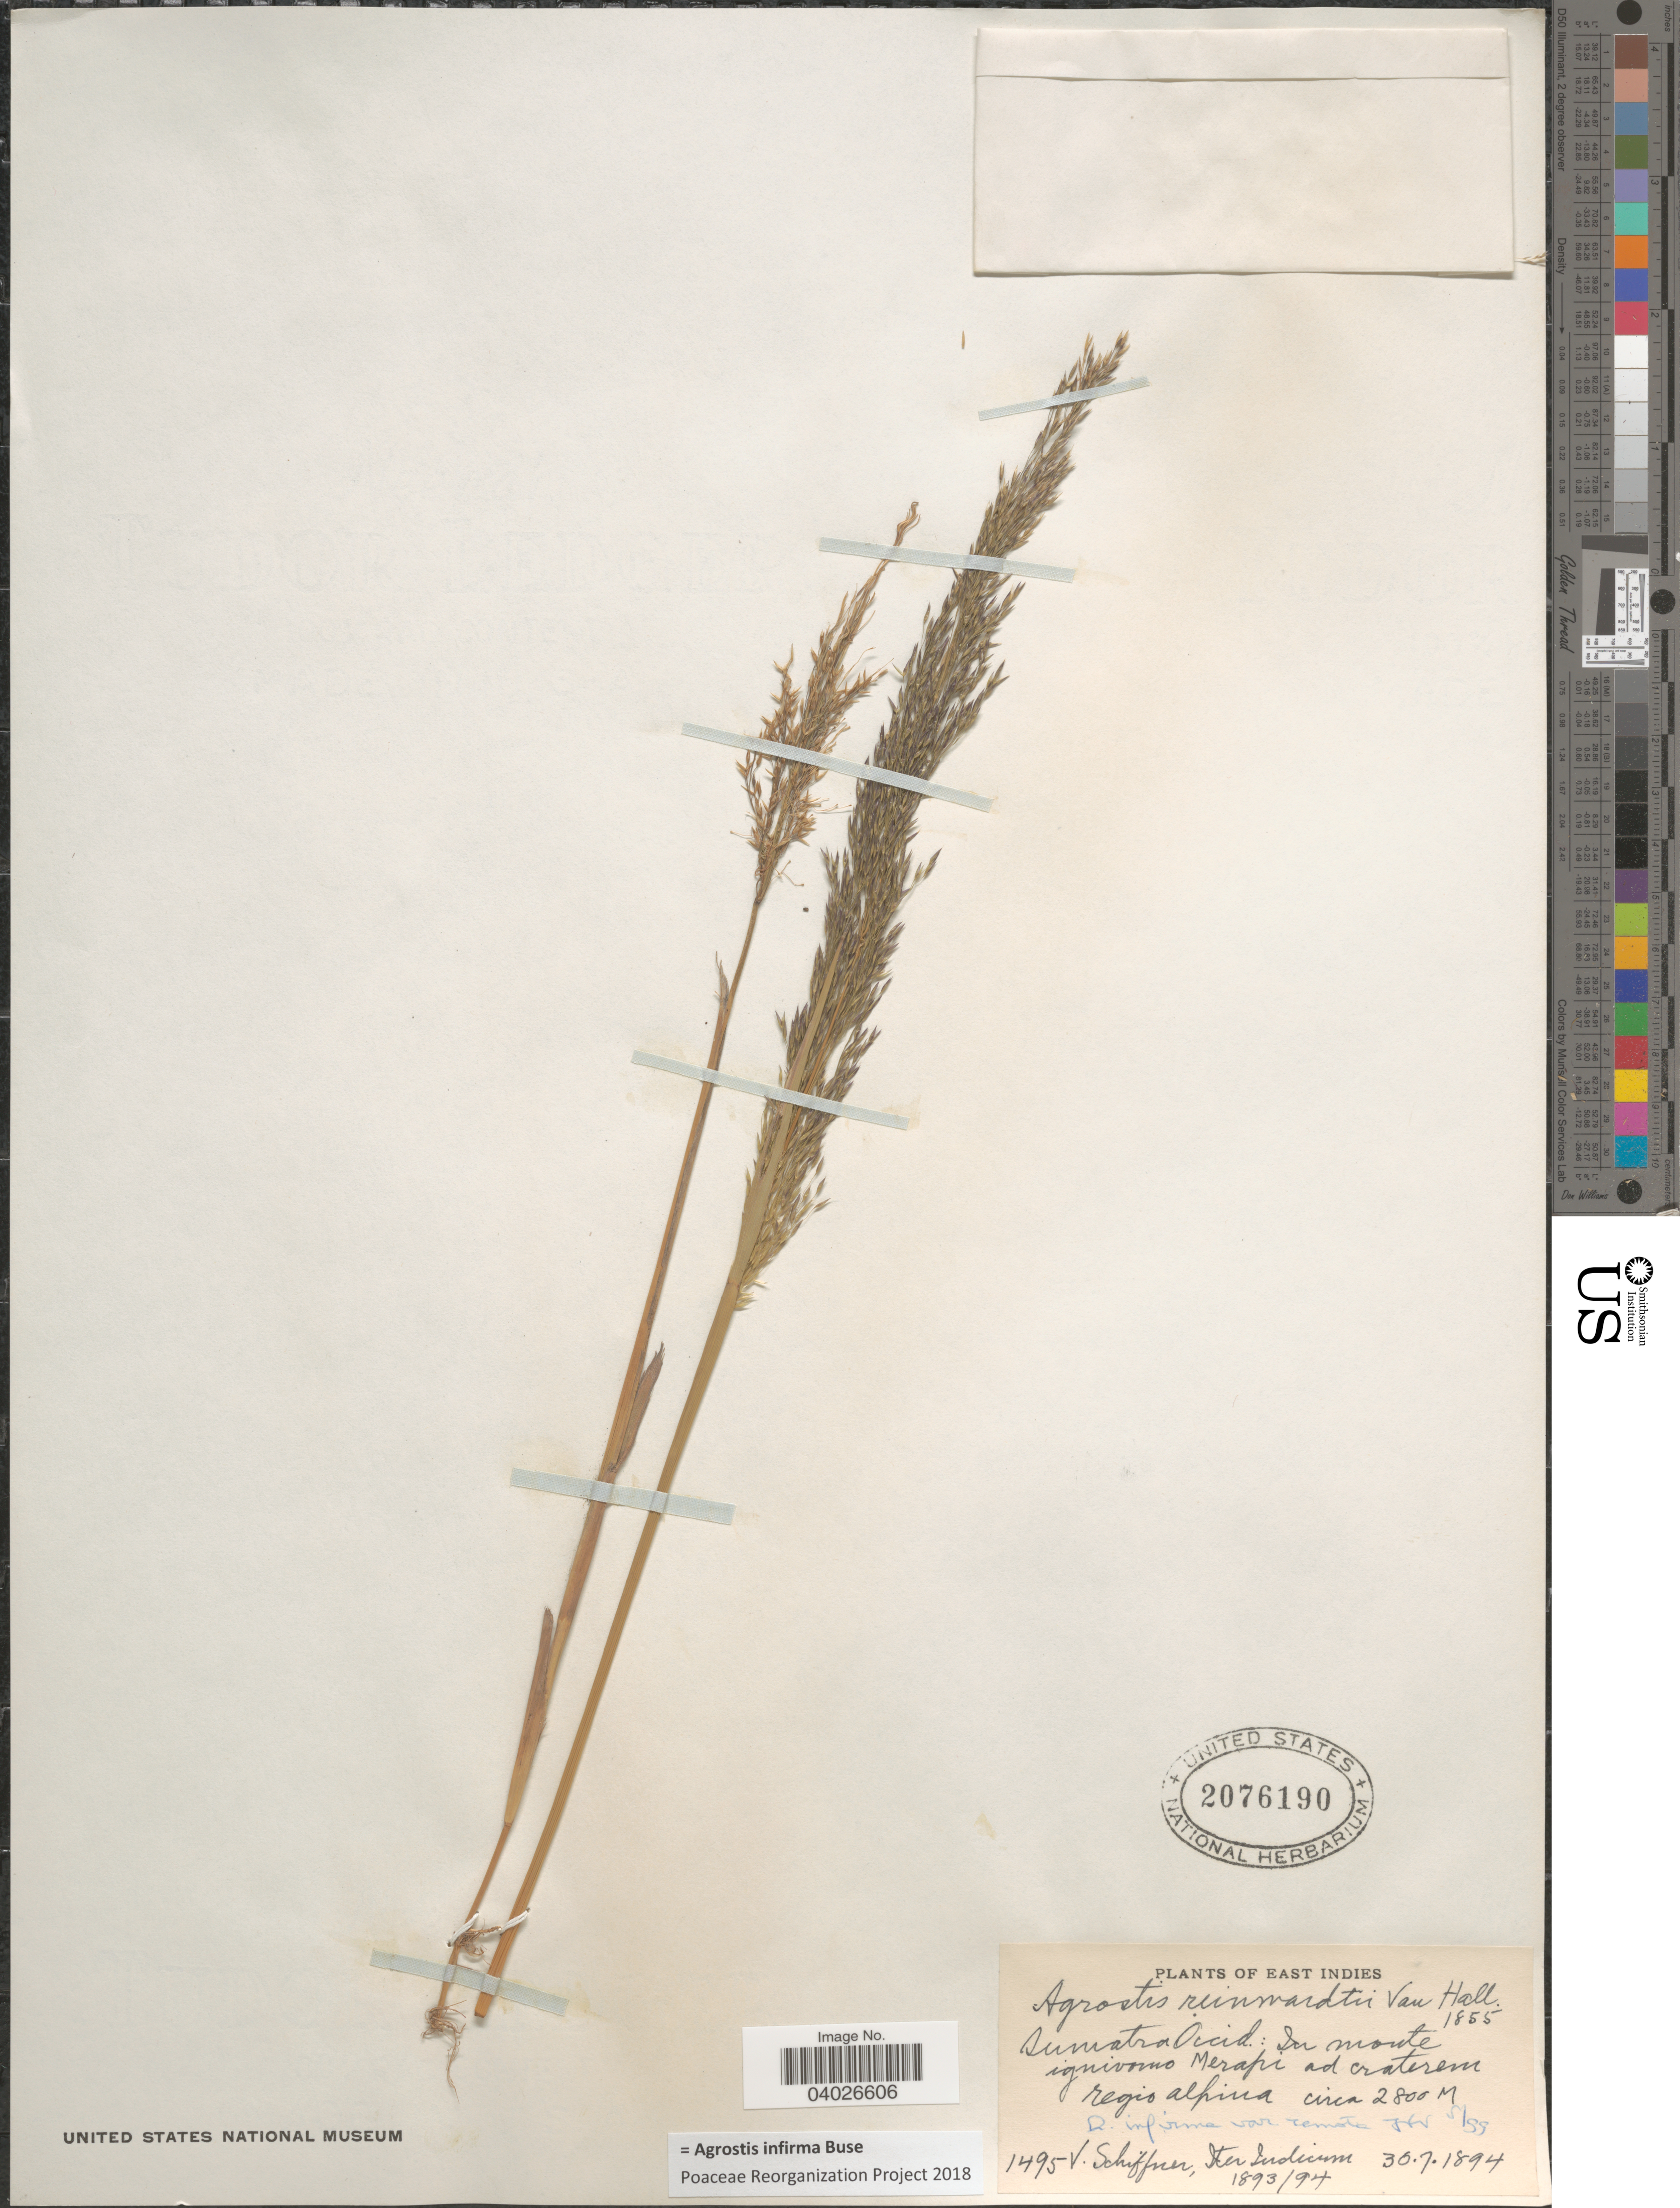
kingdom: Plantae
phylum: Tracheophyta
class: Liliopsida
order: Poales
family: Poaceae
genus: Agrostis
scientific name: Agrostis infirma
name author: Büse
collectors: V. Schiffner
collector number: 1495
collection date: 1894-07-30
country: Indonesia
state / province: Sumatra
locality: East Indies. Sumatra Occid.: In monte ignivorno [interpreted] Merapi ad craterem regio alpina. Iter Indicum.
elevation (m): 2800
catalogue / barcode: US 2076190